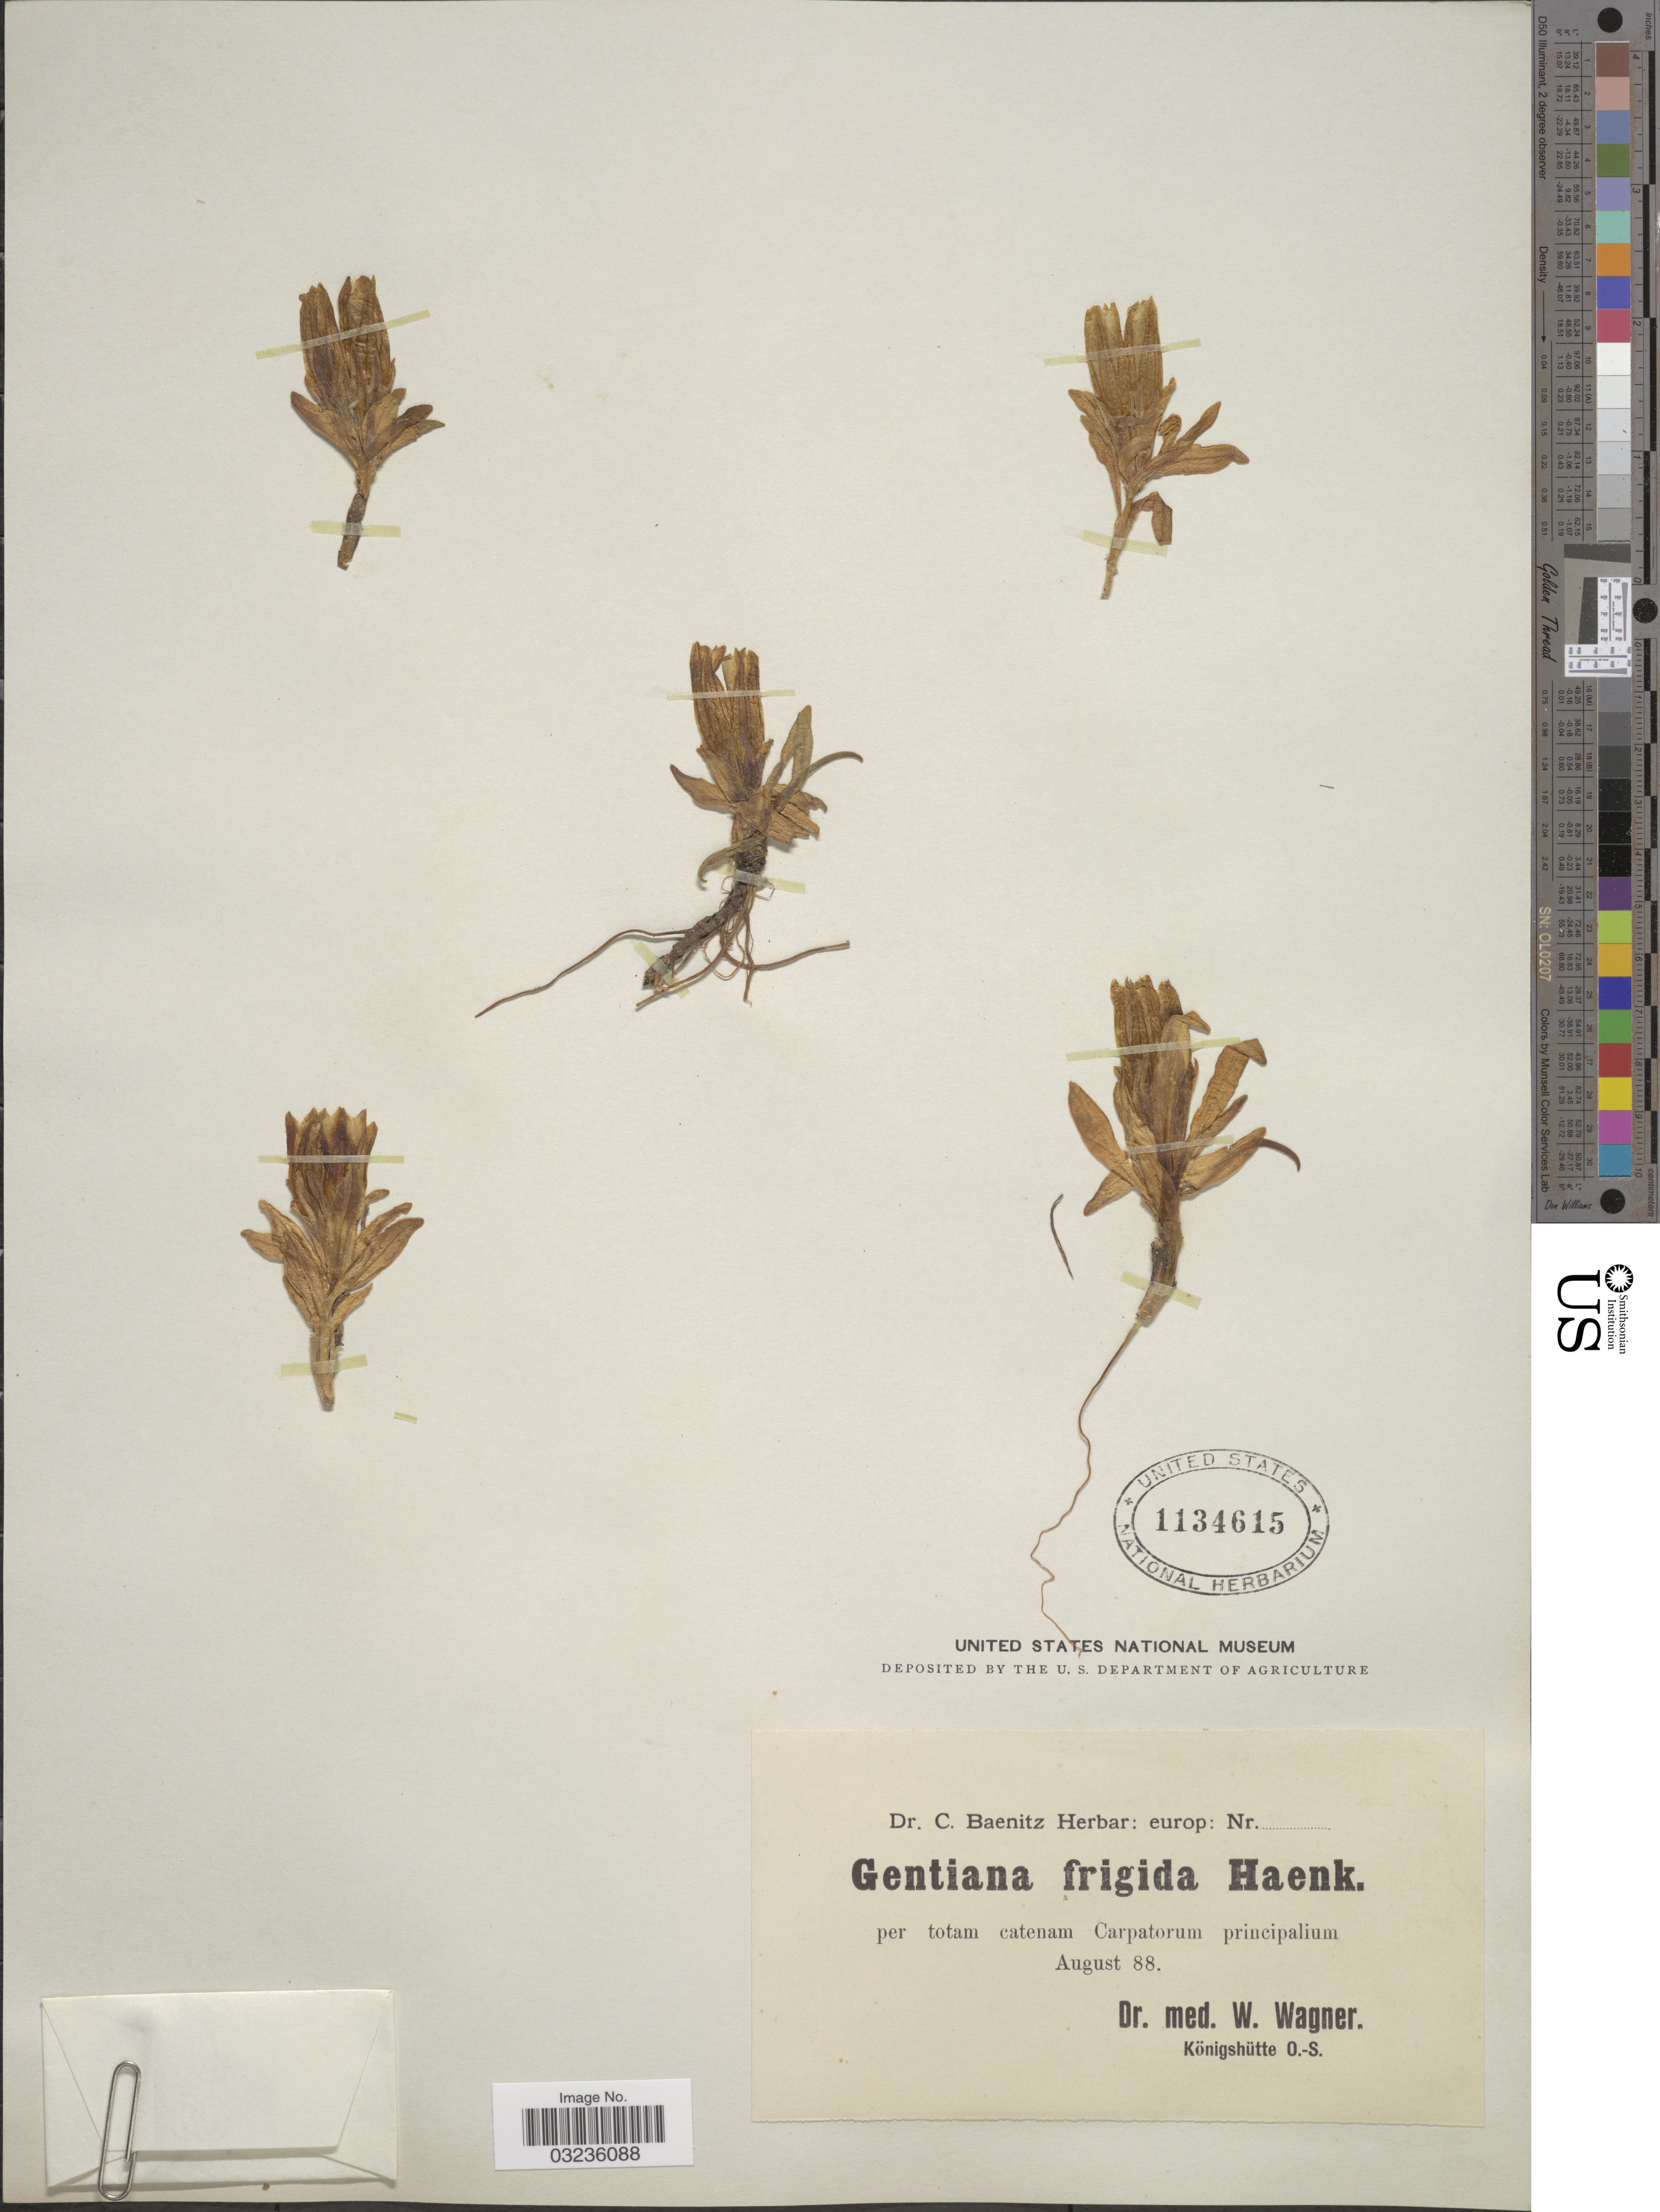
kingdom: Plantae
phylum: Tracheophyta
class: Magnoliopsida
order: Gentianales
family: Gentianaceae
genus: Gentiana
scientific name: Gentiana frigida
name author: Haenke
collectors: W. Wagner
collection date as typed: Transcribed d/m/y: /8/88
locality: Europ, per totam catenam Carpatorum principalium.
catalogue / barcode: US 1134615